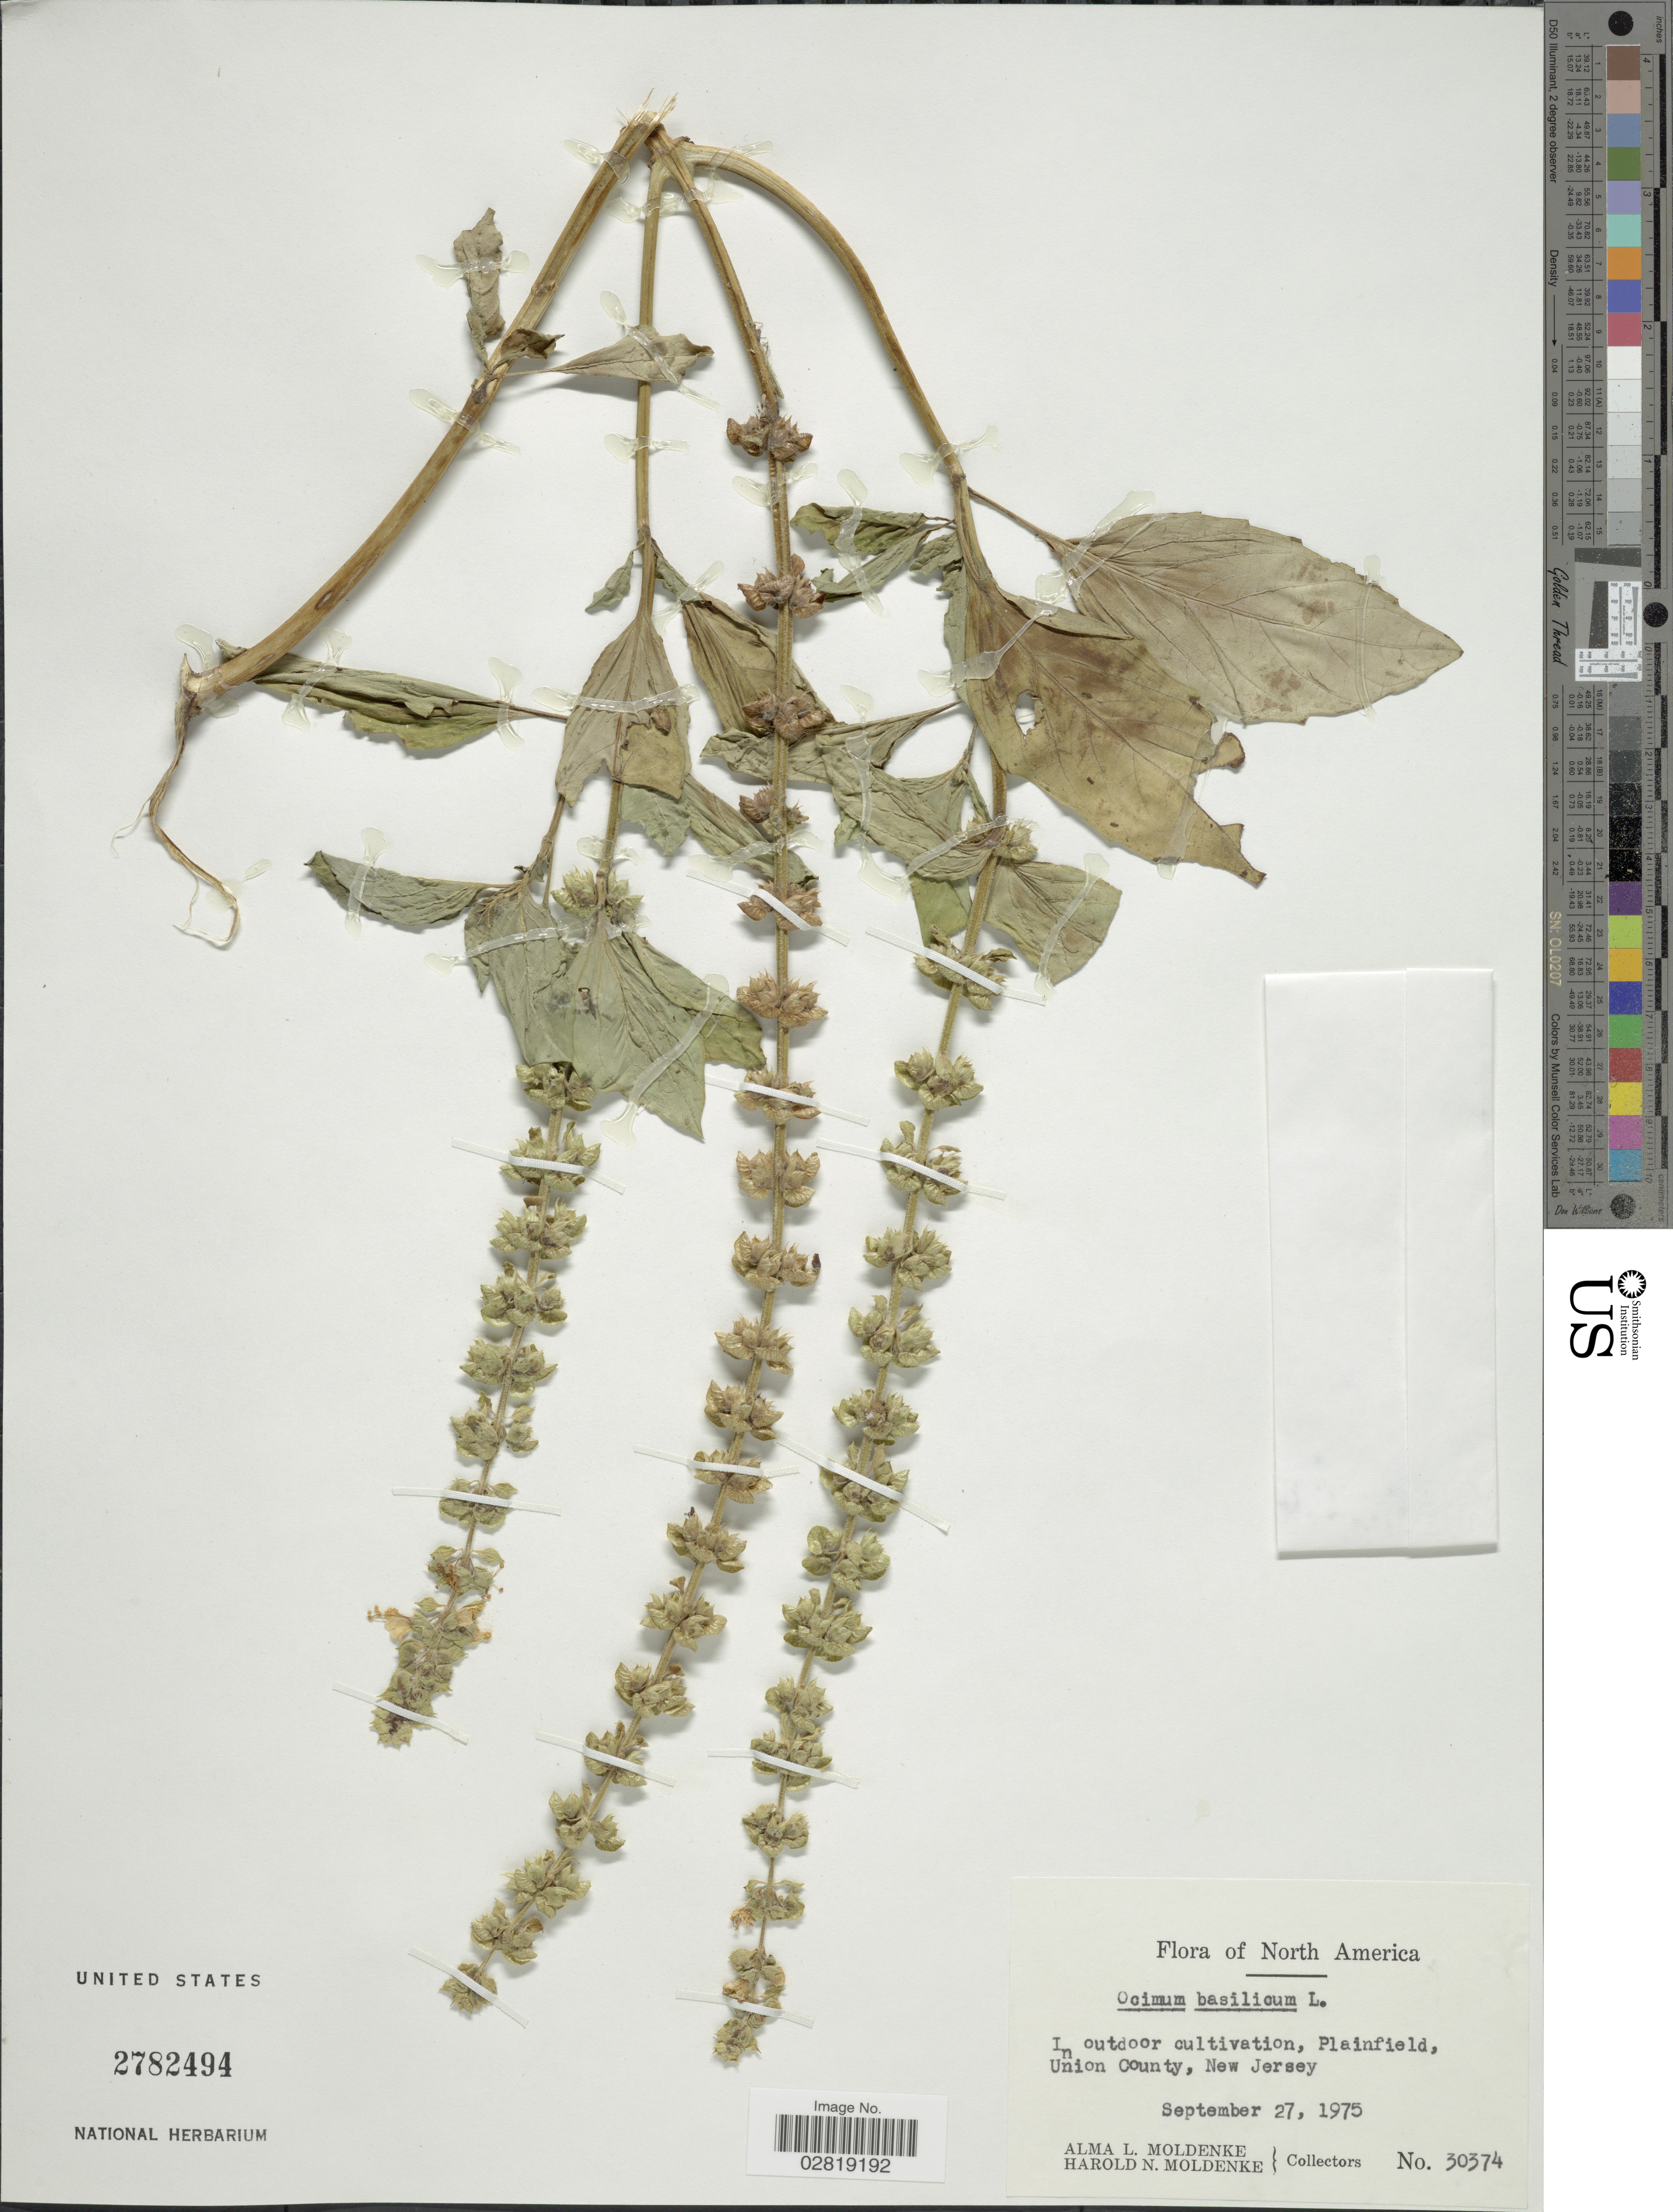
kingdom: Plantae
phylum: Tracheophyta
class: Magnoliopsida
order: Lamiales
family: Lamiaceae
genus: Ocimum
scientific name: Ocimum basilicum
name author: L.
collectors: A. L. Moldenke & H. N. Moldenke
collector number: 30374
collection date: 1975-09-27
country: United States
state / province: New Jersey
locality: Plainfield, Union County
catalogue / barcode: US 2782494